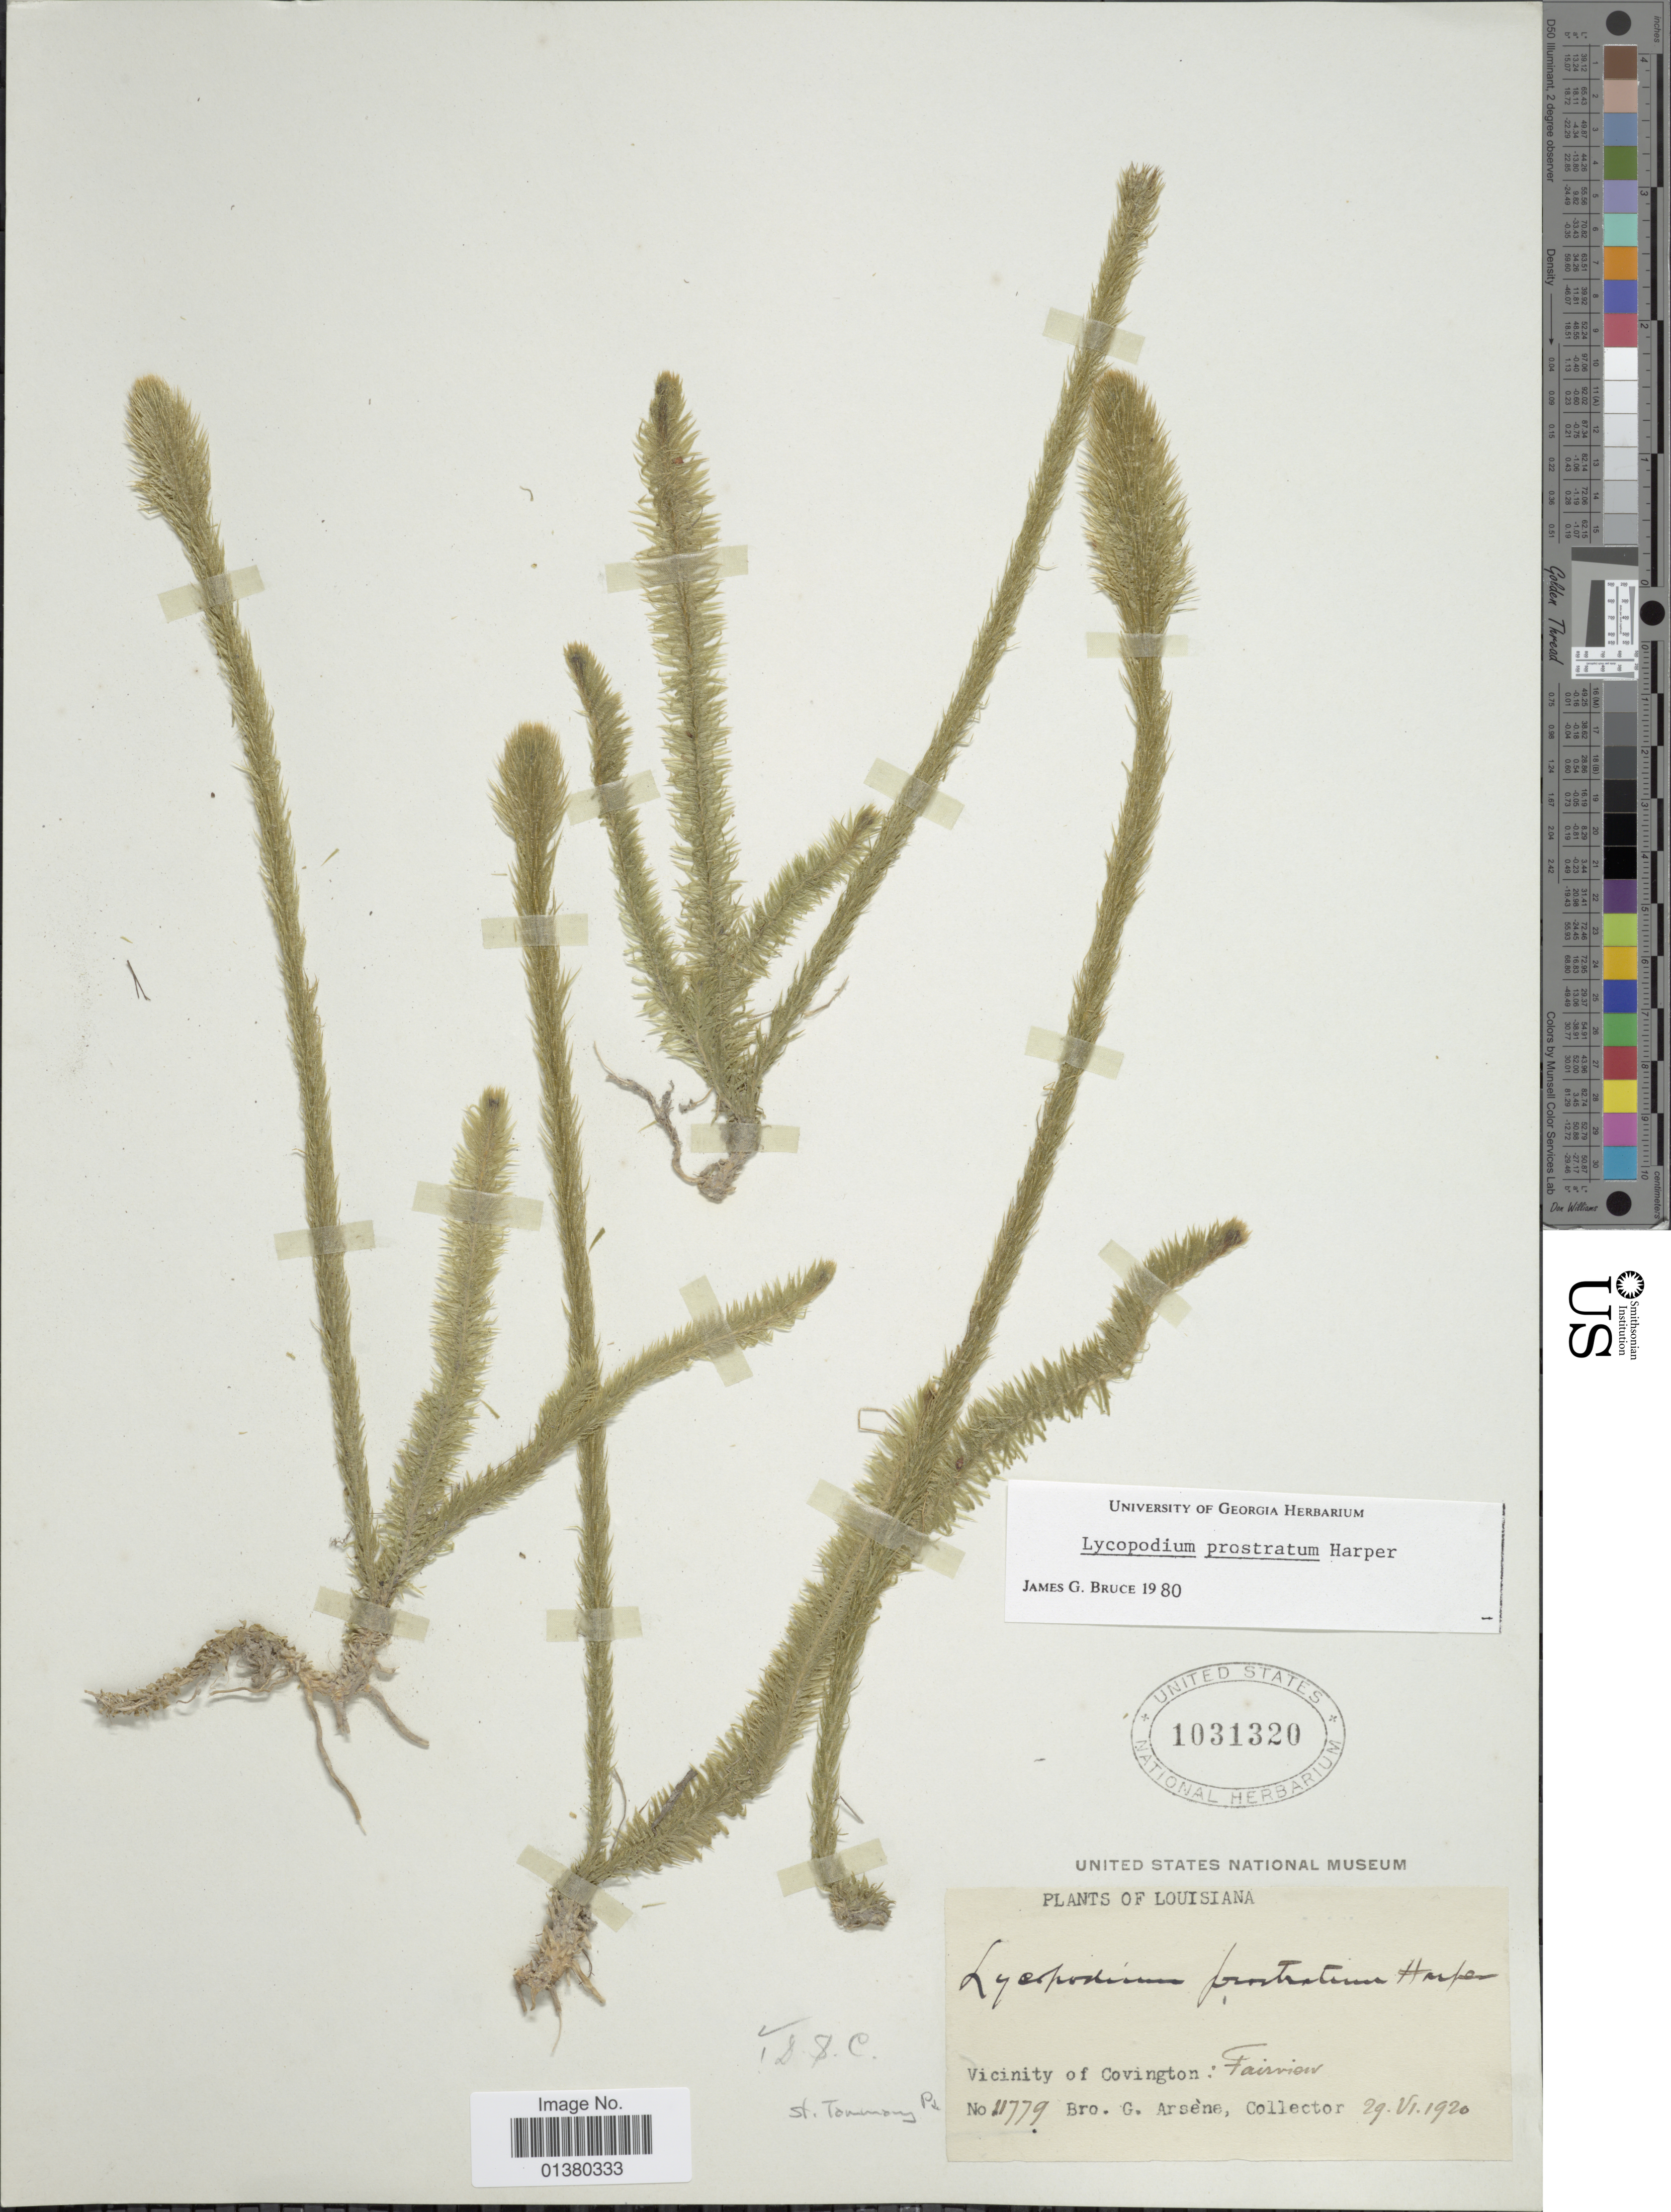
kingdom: Plantae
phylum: Tracheophyta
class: Lycopodiopsida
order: Lycopodiales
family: Lycopodiaceae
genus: Lycopodiella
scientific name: Lycopodiella prostrata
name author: (R.M. Harper) Cranfill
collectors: Bro. G. Arsène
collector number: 11779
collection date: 1920-06-29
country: United States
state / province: Louisiana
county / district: St. Tammany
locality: Fairview - Vicinity of Covington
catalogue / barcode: US 1031320